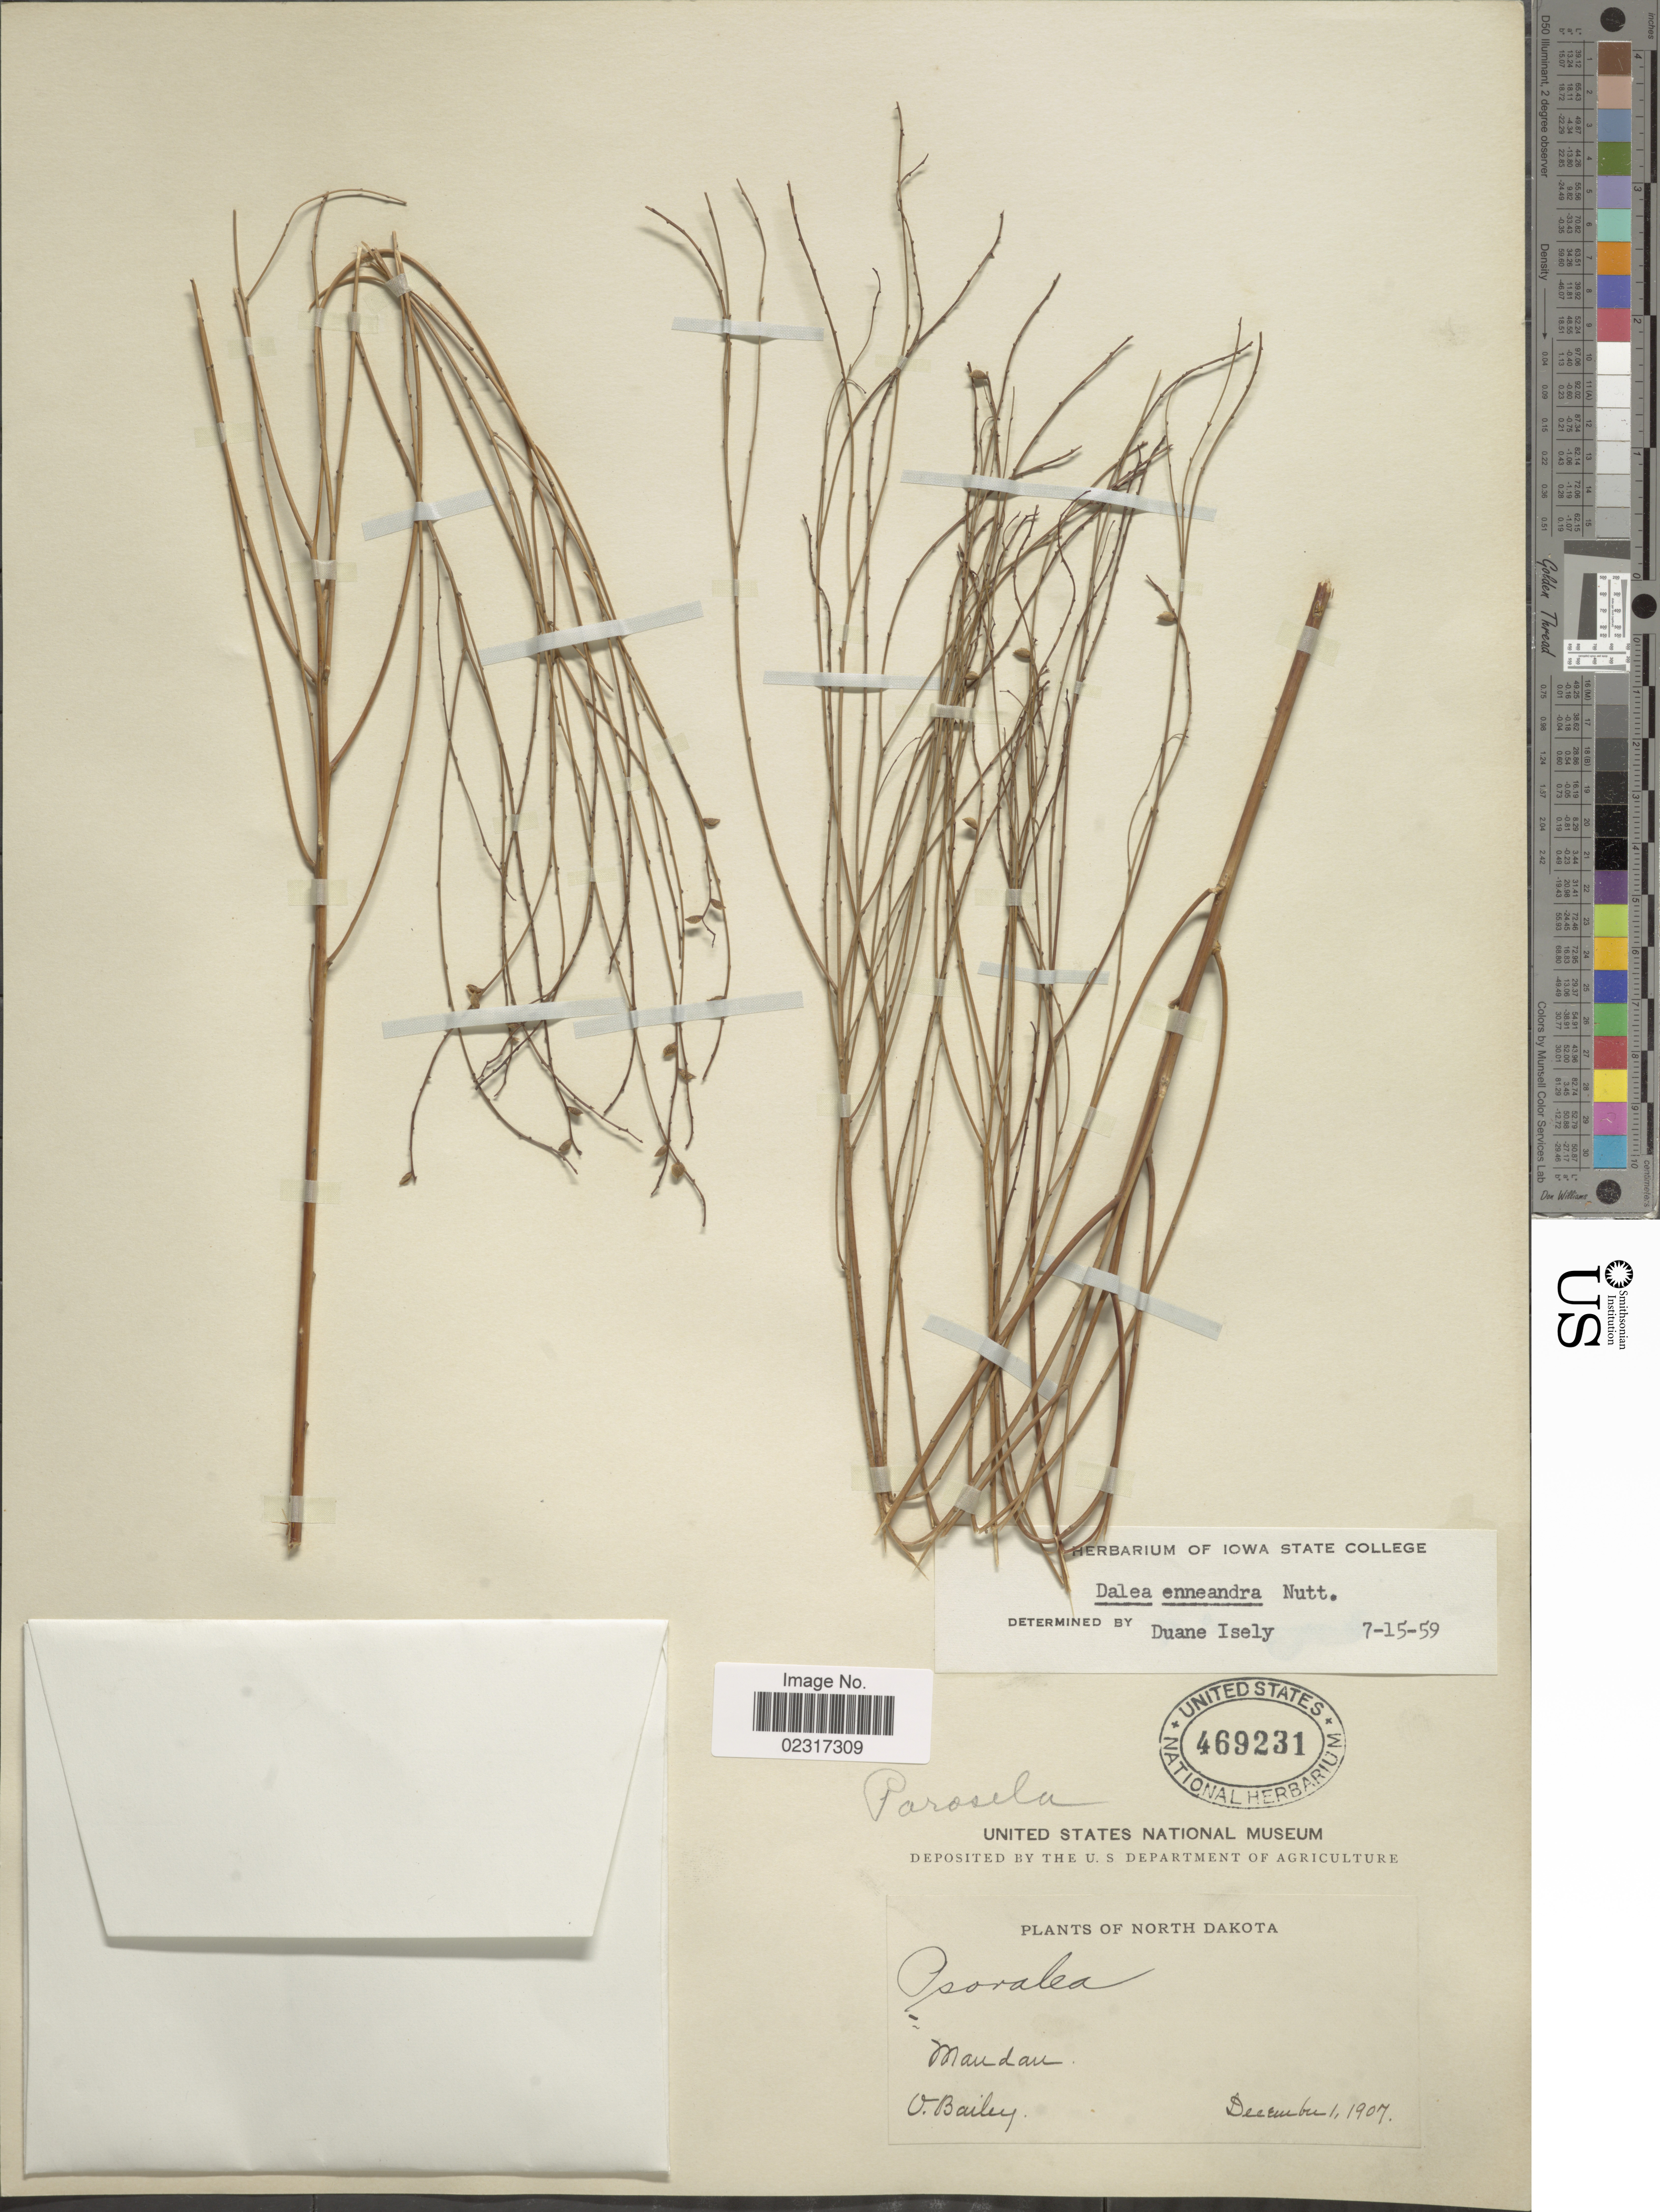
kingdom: Plantae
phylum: Tracheophyta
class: Magnoliopsida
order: Fabales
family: Fabaceae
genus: Dalea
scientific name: Dalea enneandra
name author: Nutt.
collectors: O. Bailey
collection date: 1907-12-01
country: United States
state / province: North Dakota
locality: Mandan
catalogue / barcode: US 469231